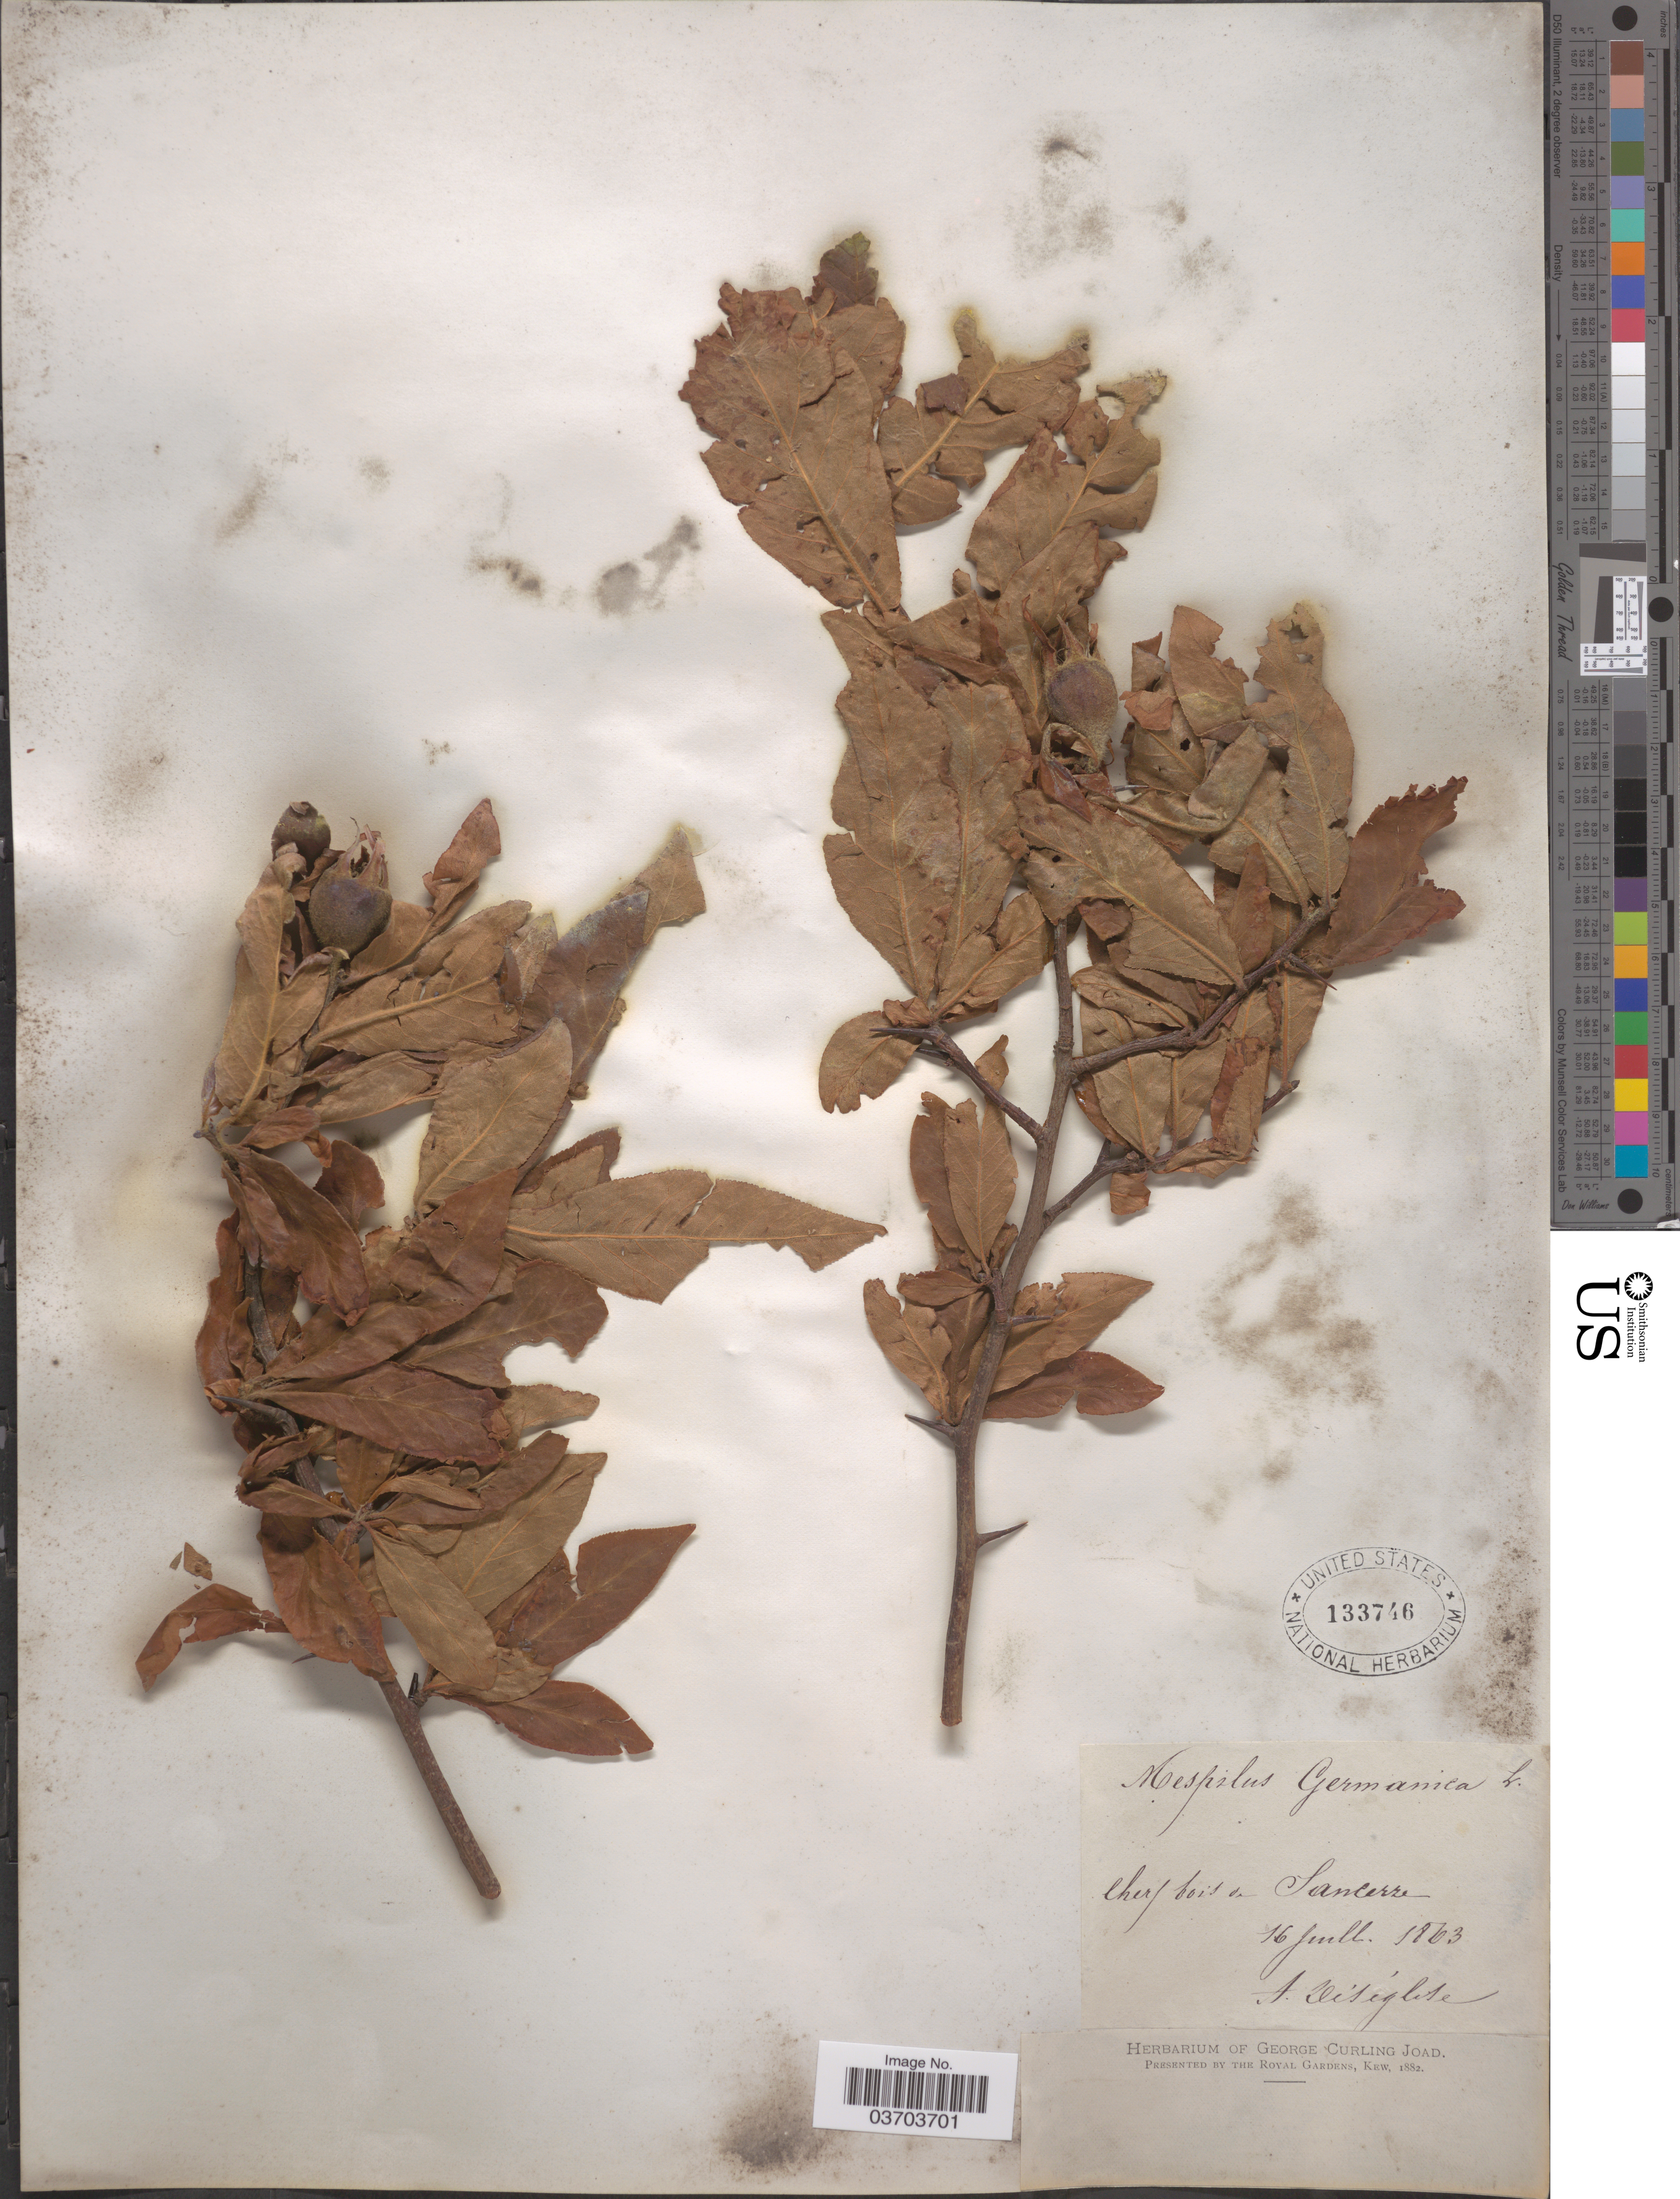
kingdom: Plantae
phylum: Tracheophyta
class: Magnoliopsida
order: Rosales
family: Rosaceae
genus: Crataegus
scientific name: Crataegus germanica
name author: (L.) Kuntze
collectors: A. Disiglise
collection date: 1863-07-16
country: France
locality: Cherf. bois de Sancerre.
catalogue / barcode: US 133746